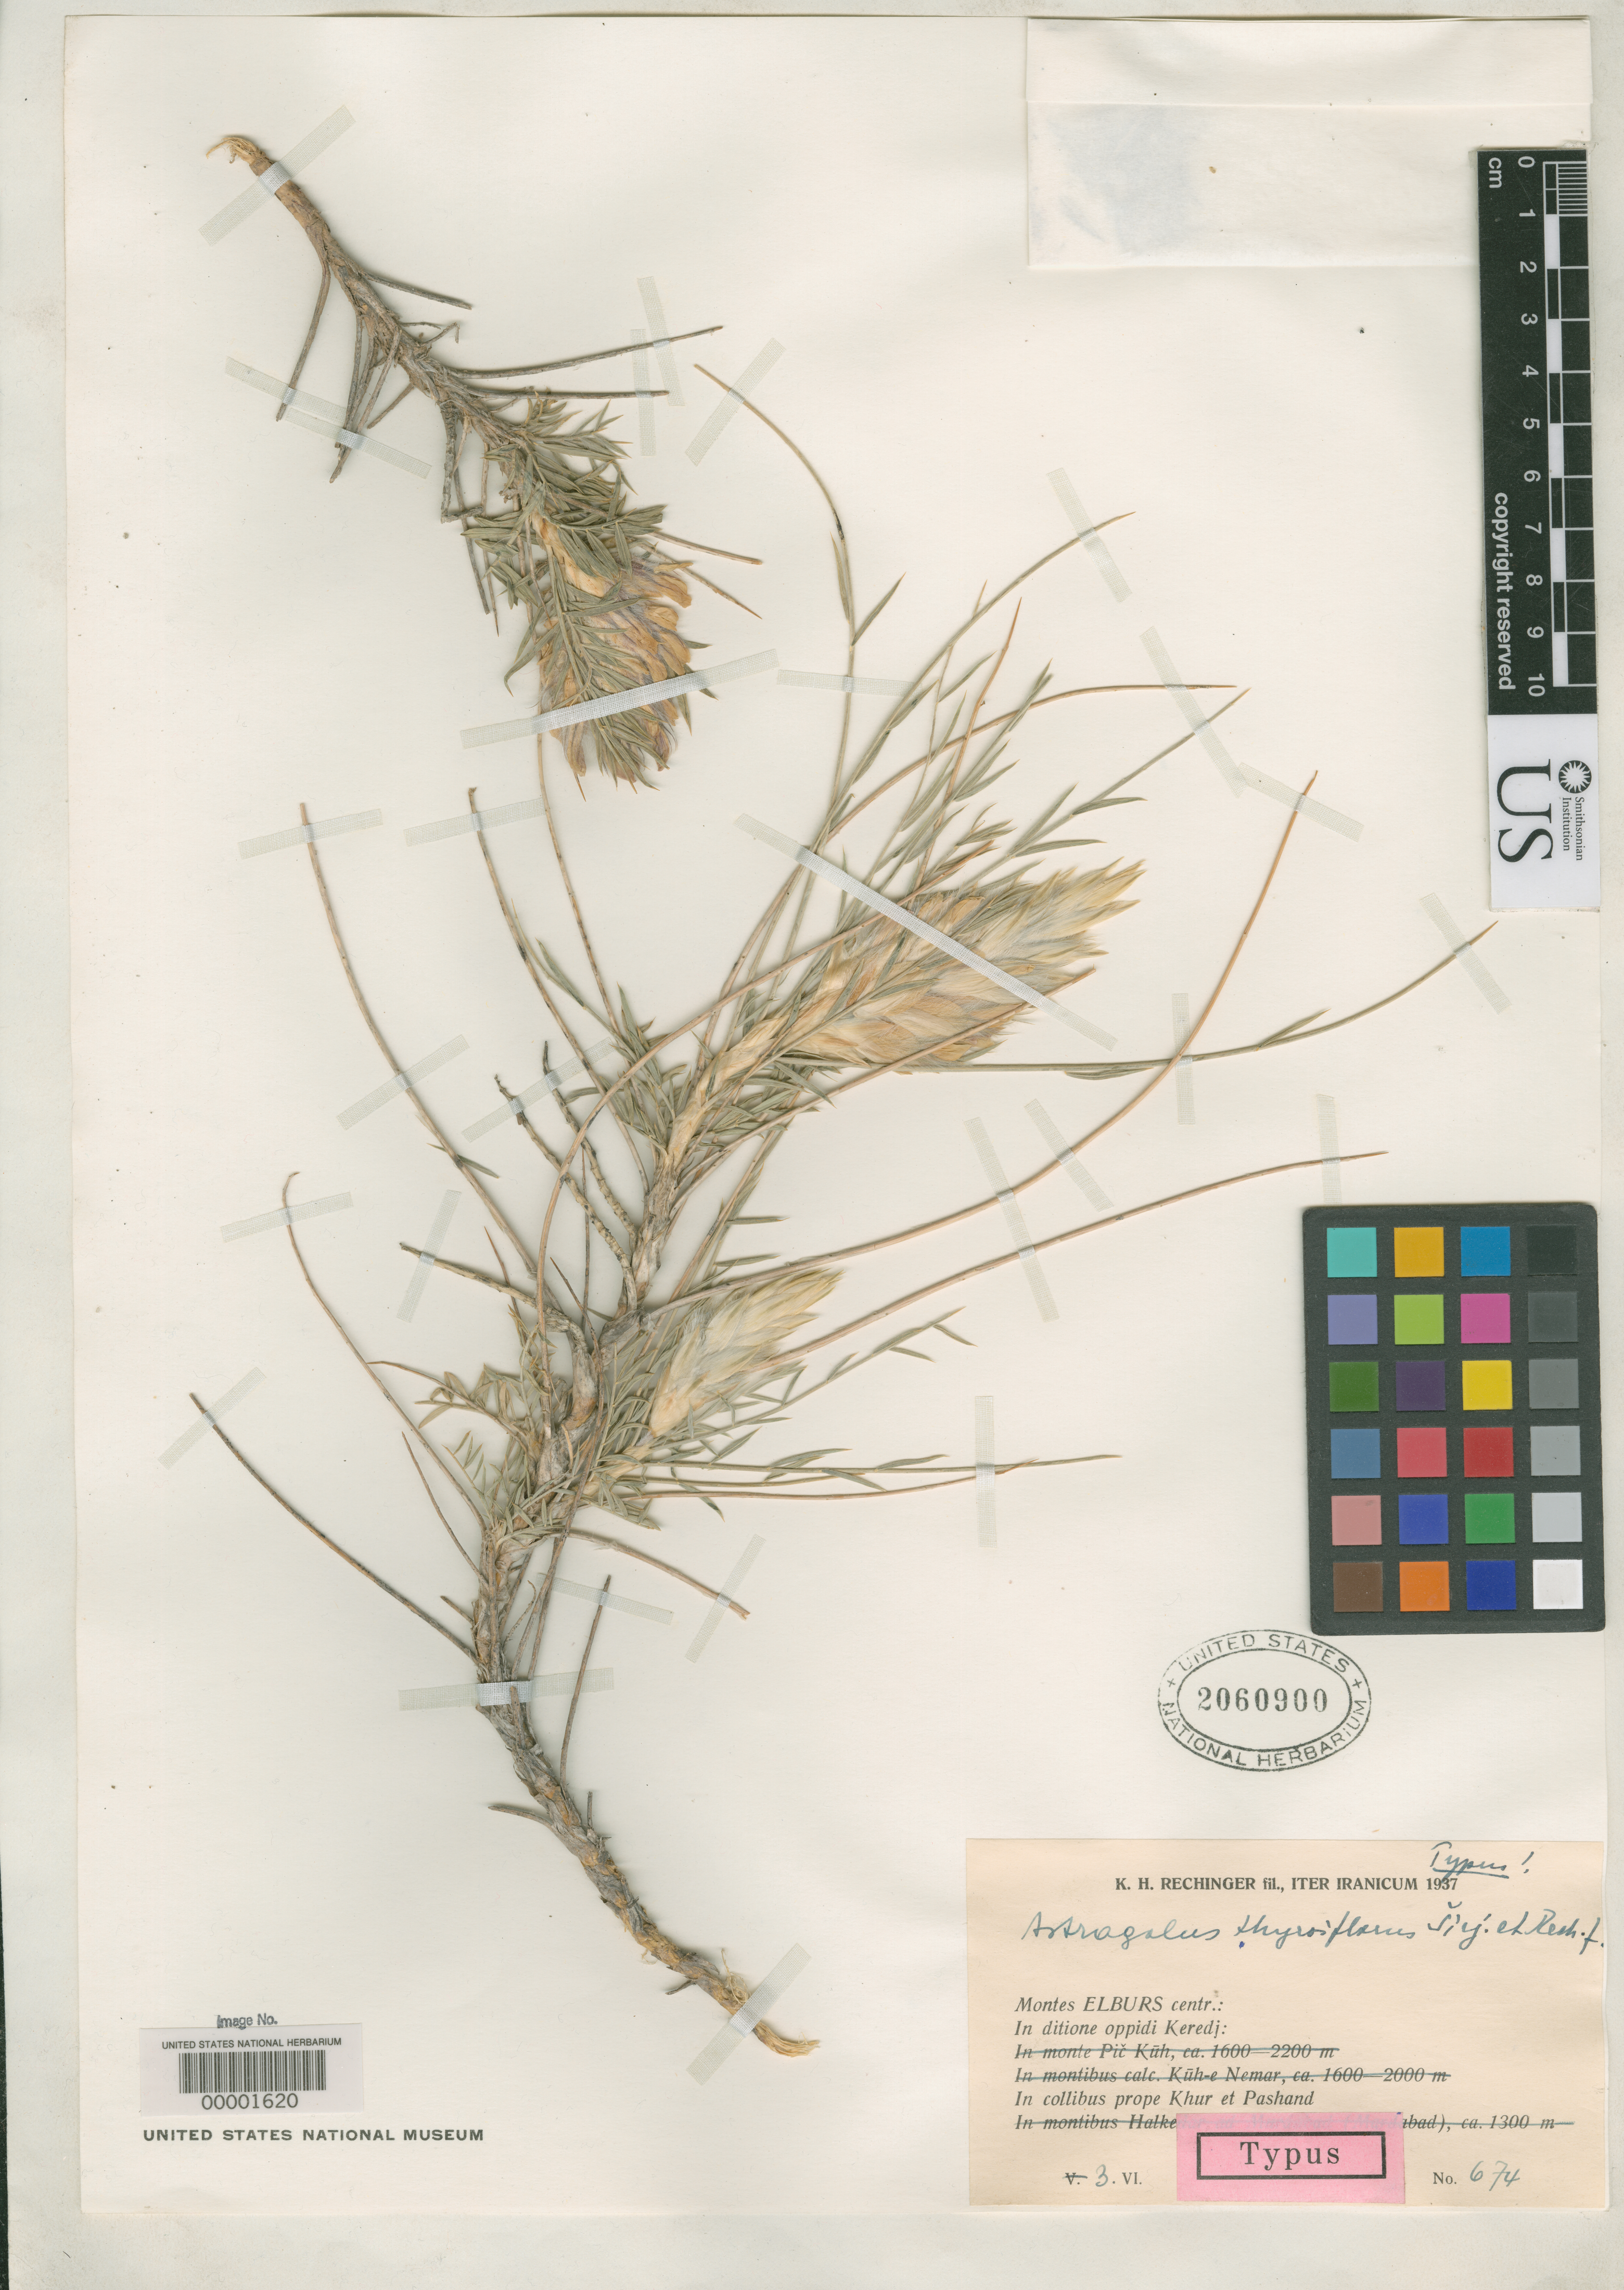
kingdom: Plantae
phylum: Tracheophyta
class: Magnoliopsida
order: Fabales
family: Fabaceae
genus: Astragalus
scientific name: Astragalus thyrsiflorus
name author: Širj. & Rech. f.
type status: Isotype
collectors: K. H. Rechinger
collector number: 674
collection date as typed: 03 Jun 1937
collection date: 1937-06-03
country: Iran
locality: Hugal Bei Khur & Pashand, Zentral-Elburs.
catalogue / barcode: US 2060900